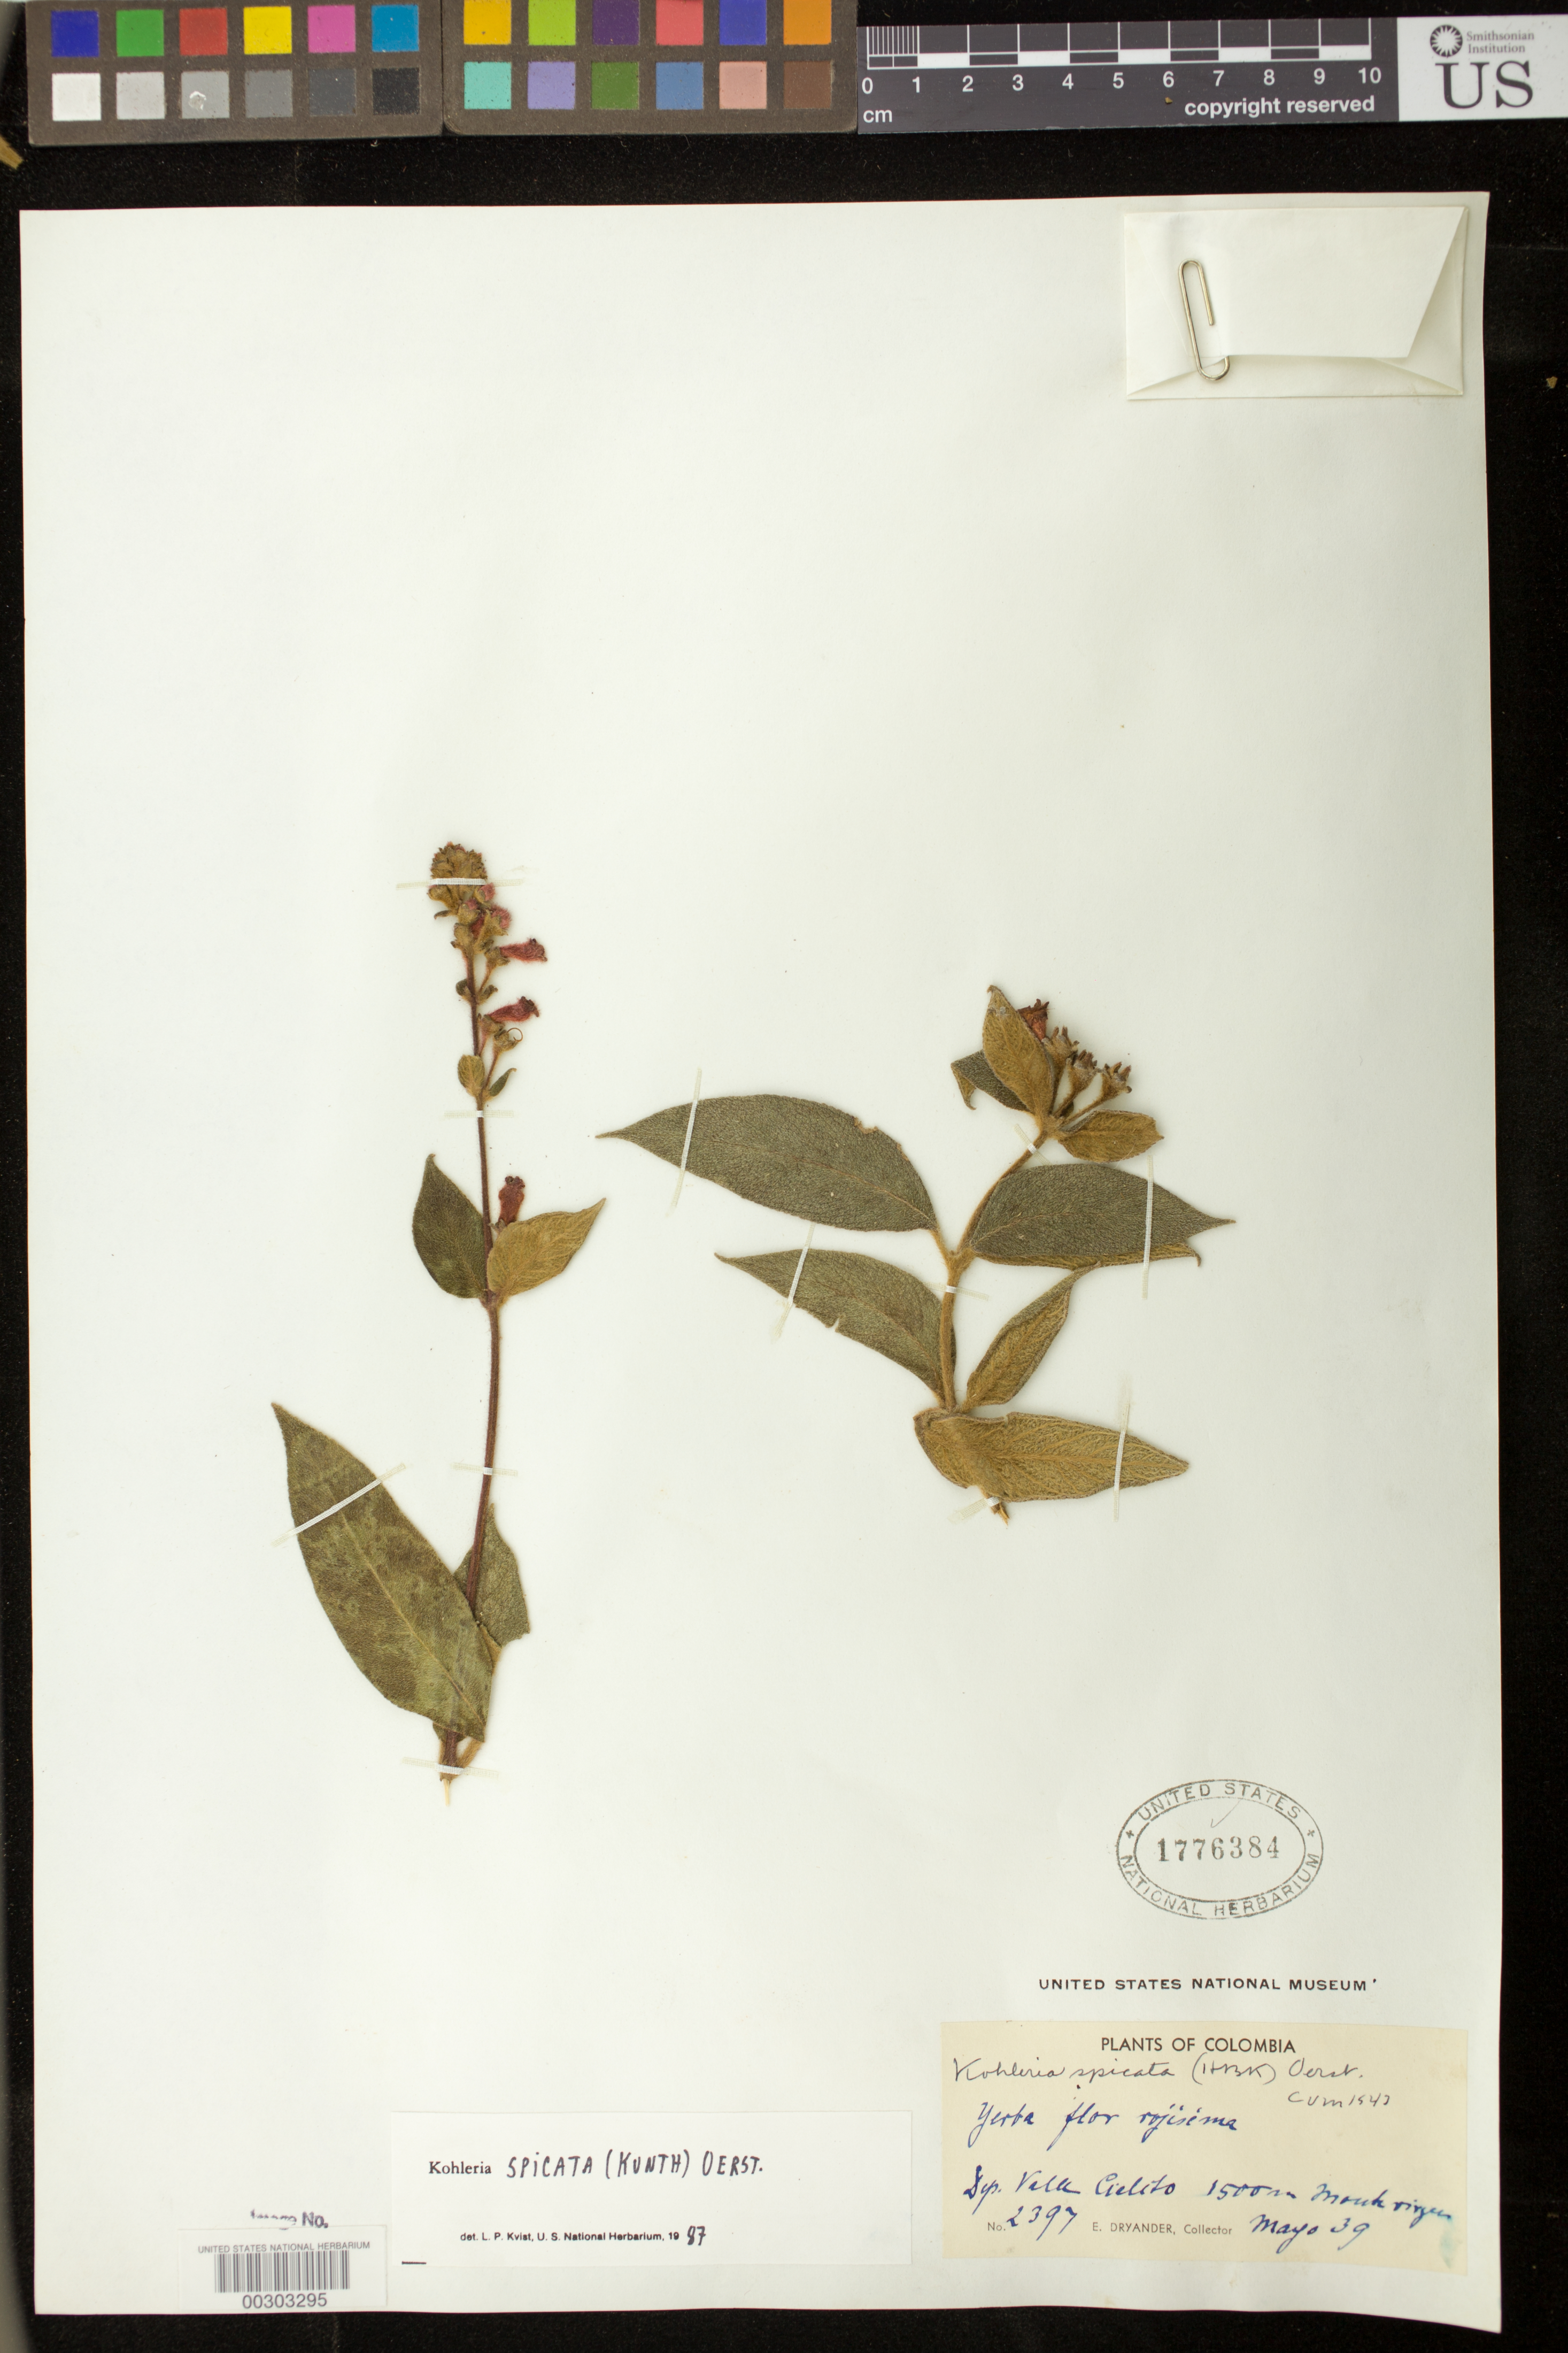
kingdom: Plantae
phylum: Tracheophyta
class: Magnoliopsida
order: Lamiales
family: Gesneriaceae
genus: Kohleria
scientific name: Kohleria spicata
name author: (Kunth) Oerst.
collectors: E. I. Dryander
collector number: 2397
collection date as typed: May 1939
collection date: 1939-05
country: Colombia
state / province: Valle del Cauca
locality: Cieleto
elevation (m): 1500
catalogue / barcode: US 1776384